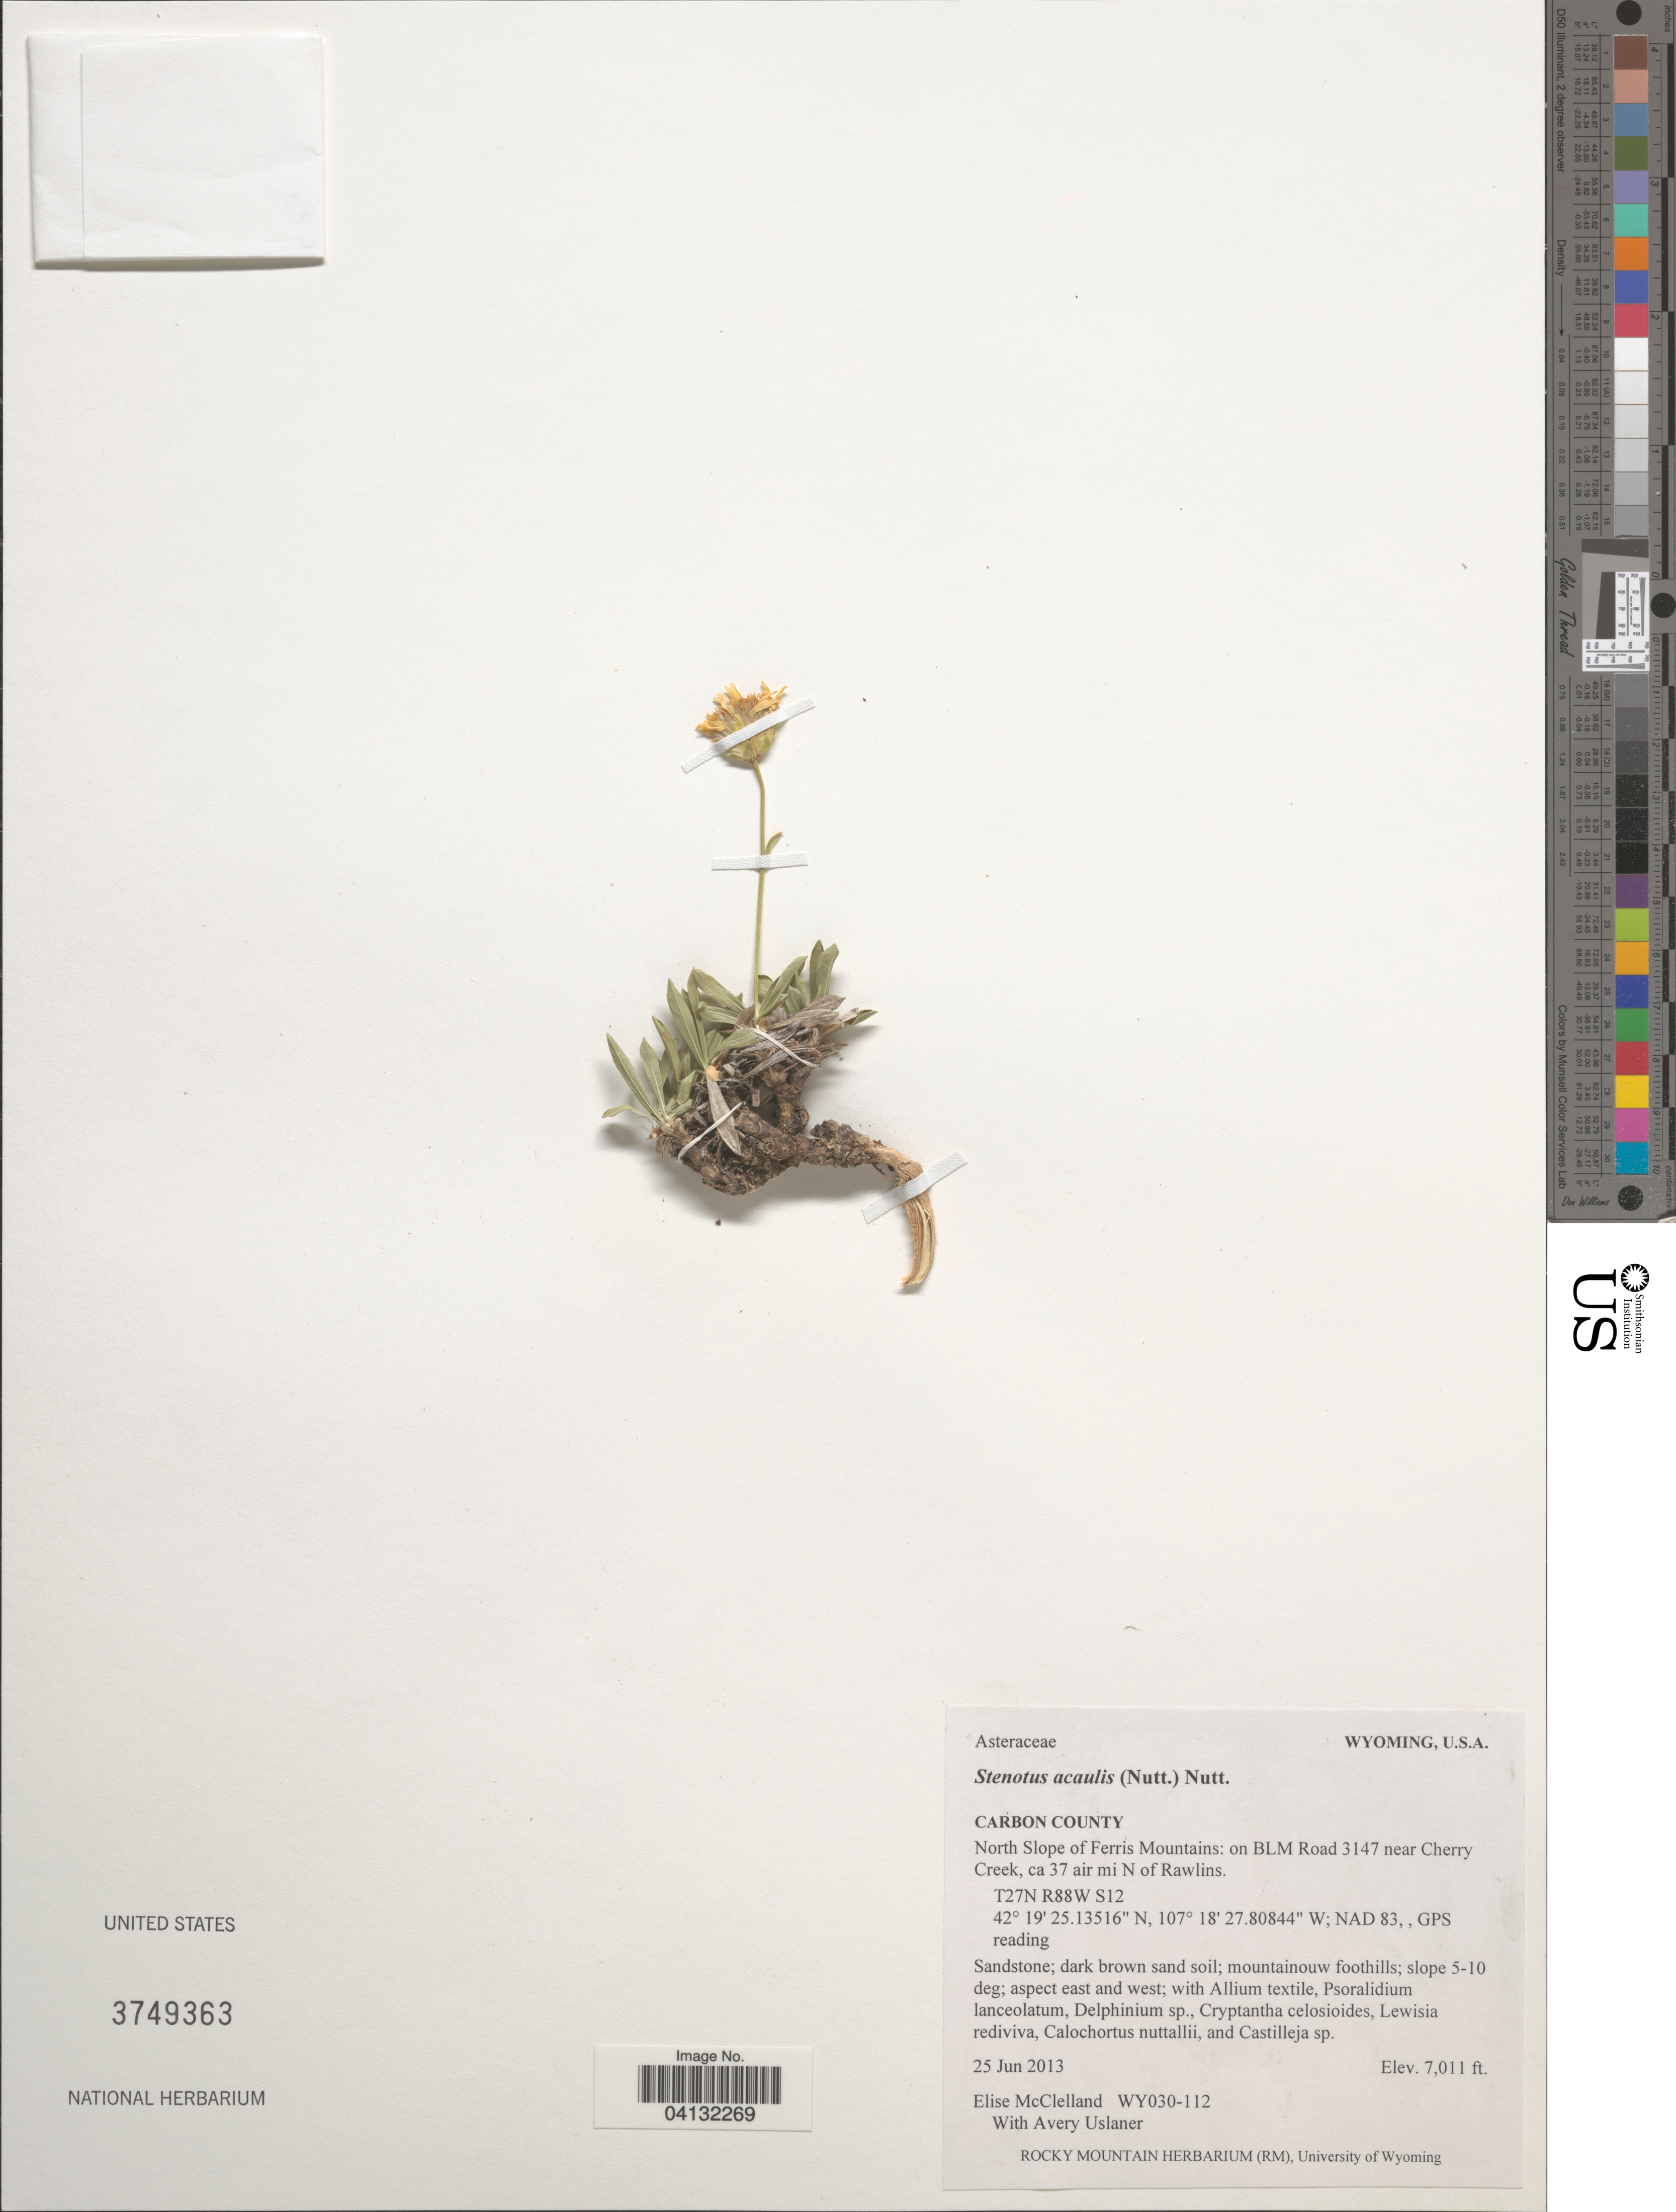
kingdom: Plantae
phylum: Tracheophyta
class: Magnoliopsida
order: Gentianales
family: Rubiaceae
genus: Stenotis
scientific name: Stenotis acaulis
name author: (Nutt.) Nutt.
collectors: E. McClelland & A. Uslaner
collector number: WY030-112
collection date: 2013-06-25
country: United States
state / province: Wyoming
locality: Carbon County. North Slope of Ferris Mountains: on BLM Road 3147 near Cherry Creek, ca 37 air mi N of Rawlins. T27N R88W S12. NAD 83, , GPS reading.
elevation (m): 2137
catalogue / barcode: US 3749363